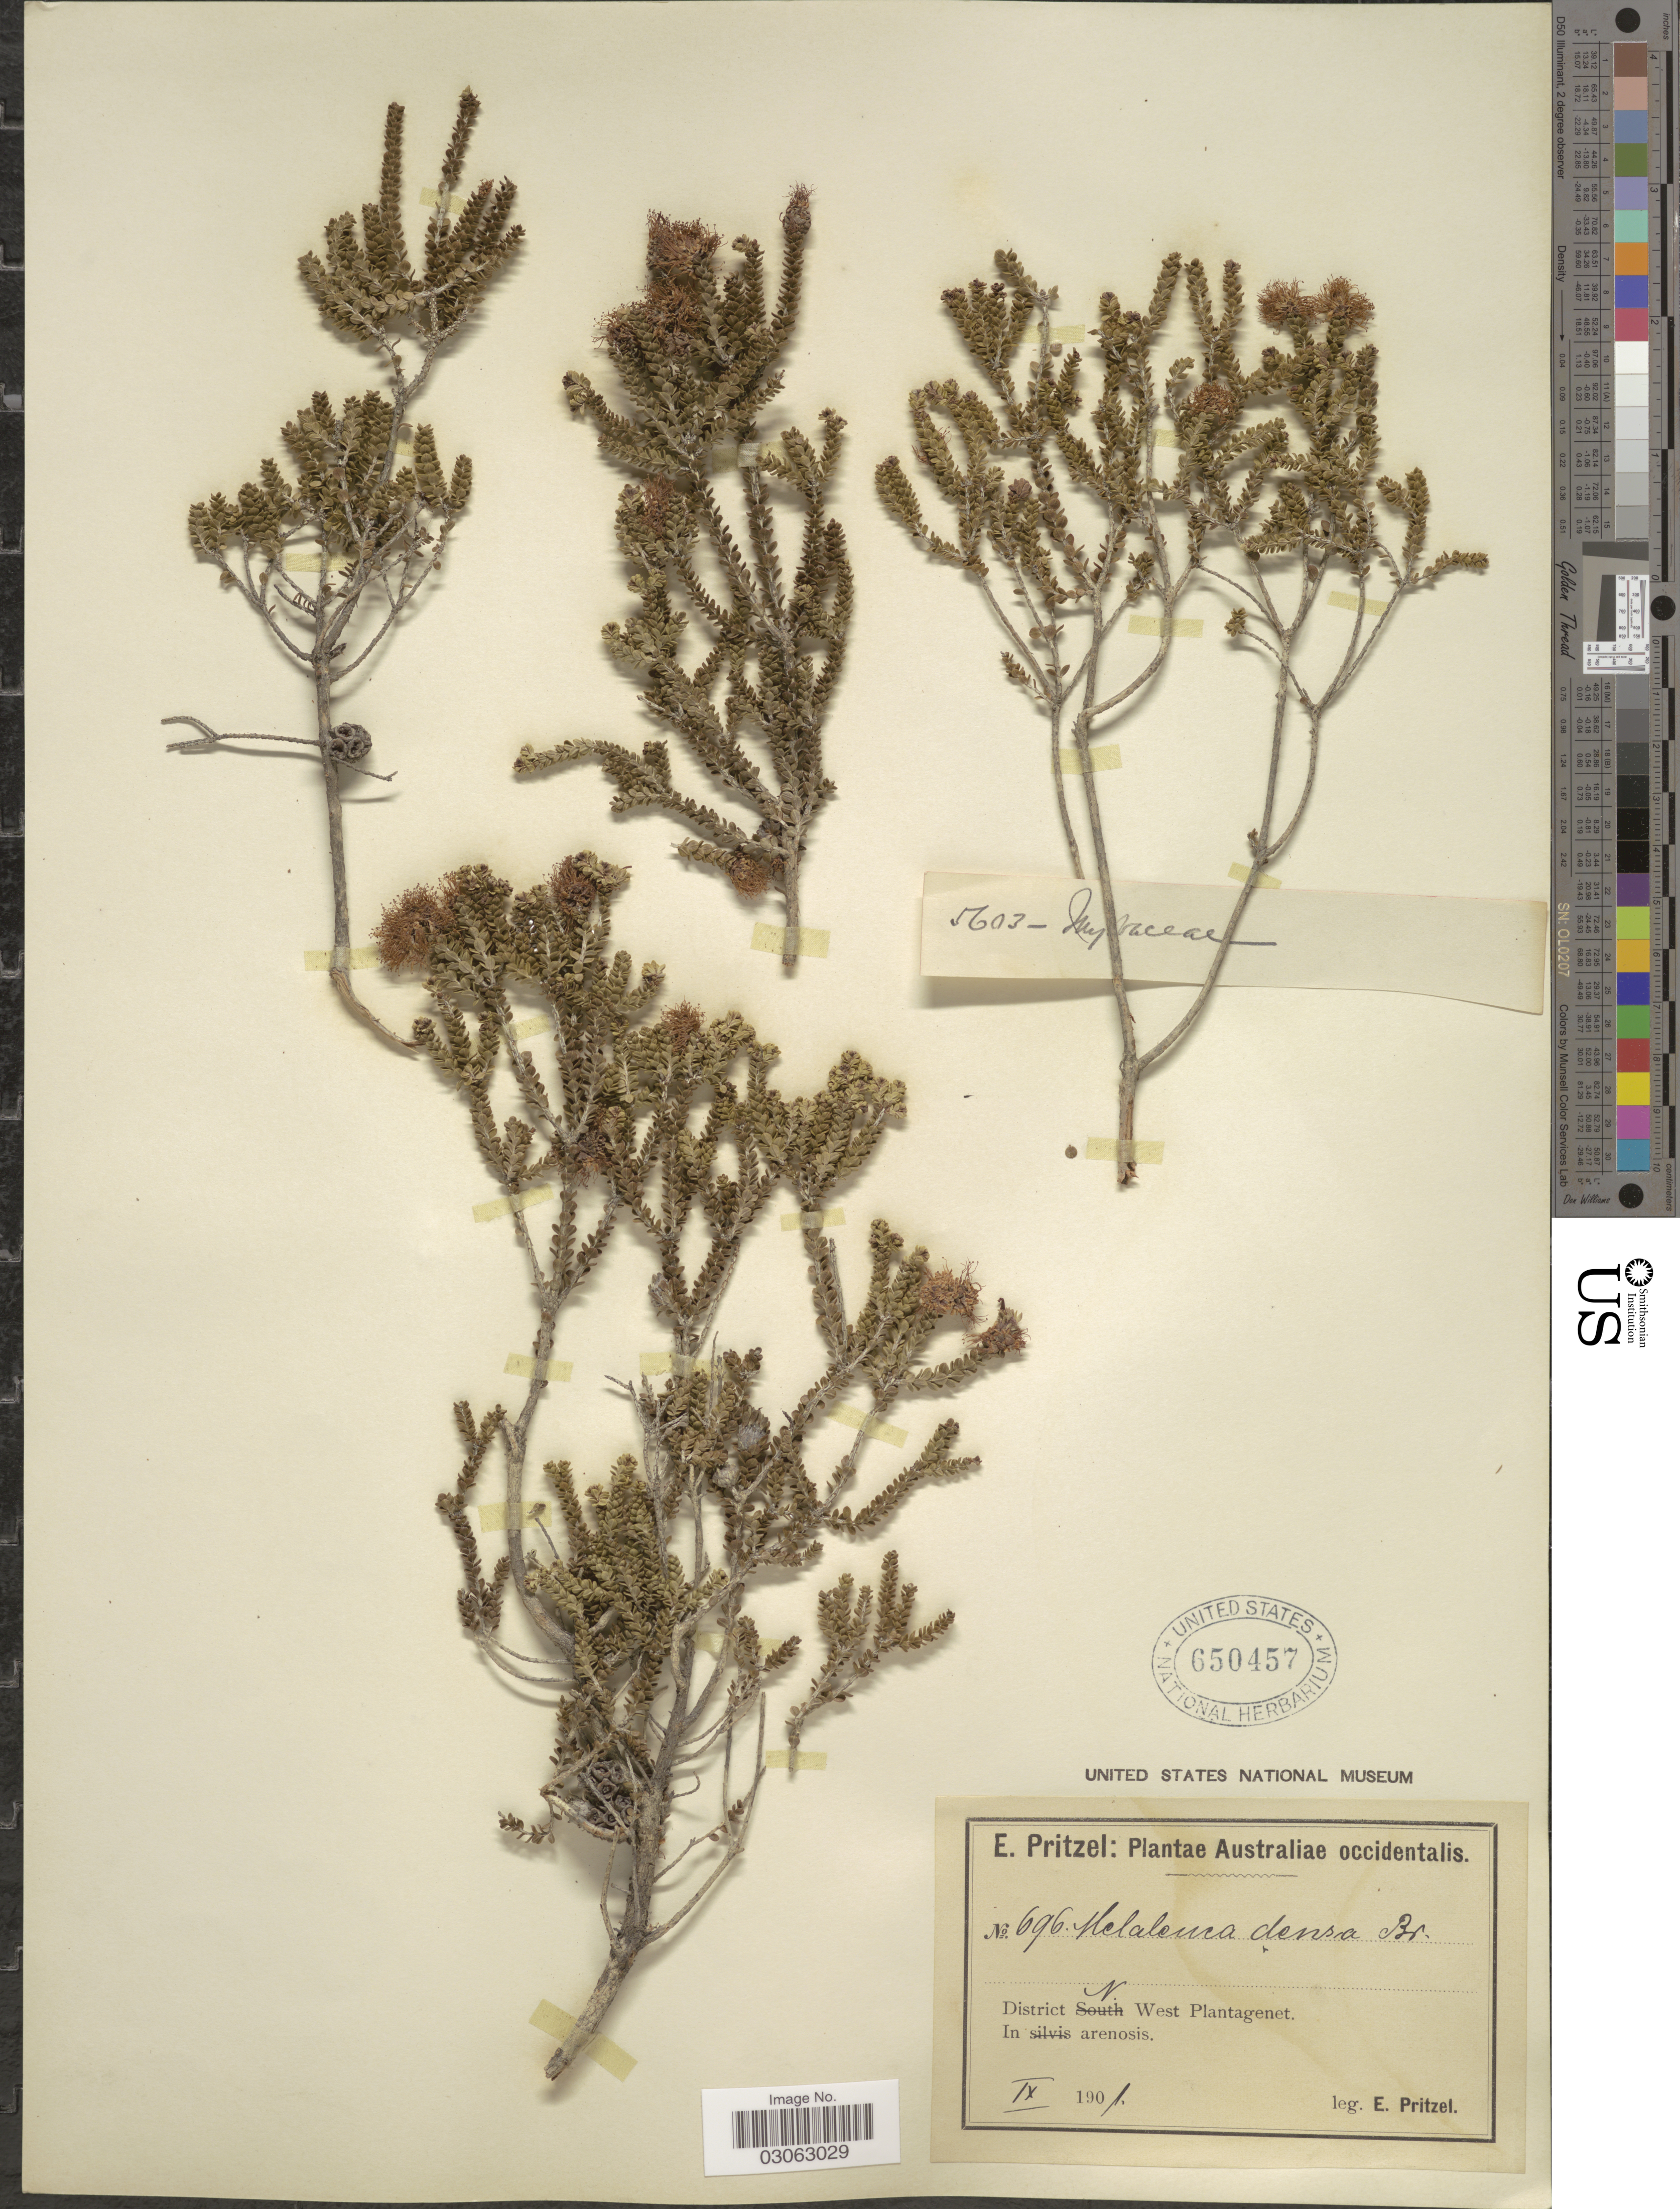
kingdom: Plantae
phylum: Tracheophyta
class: Magnoliopsida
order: Myrtales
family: Myrtaceae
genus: Melaleuca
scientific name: Melaleuca densa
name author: R. Br.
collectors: E. G. Pritzel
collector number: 696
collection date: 1901-09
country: Australia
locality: Australiae occidentalis. District N West Plantagenet.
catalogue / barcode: US 650457